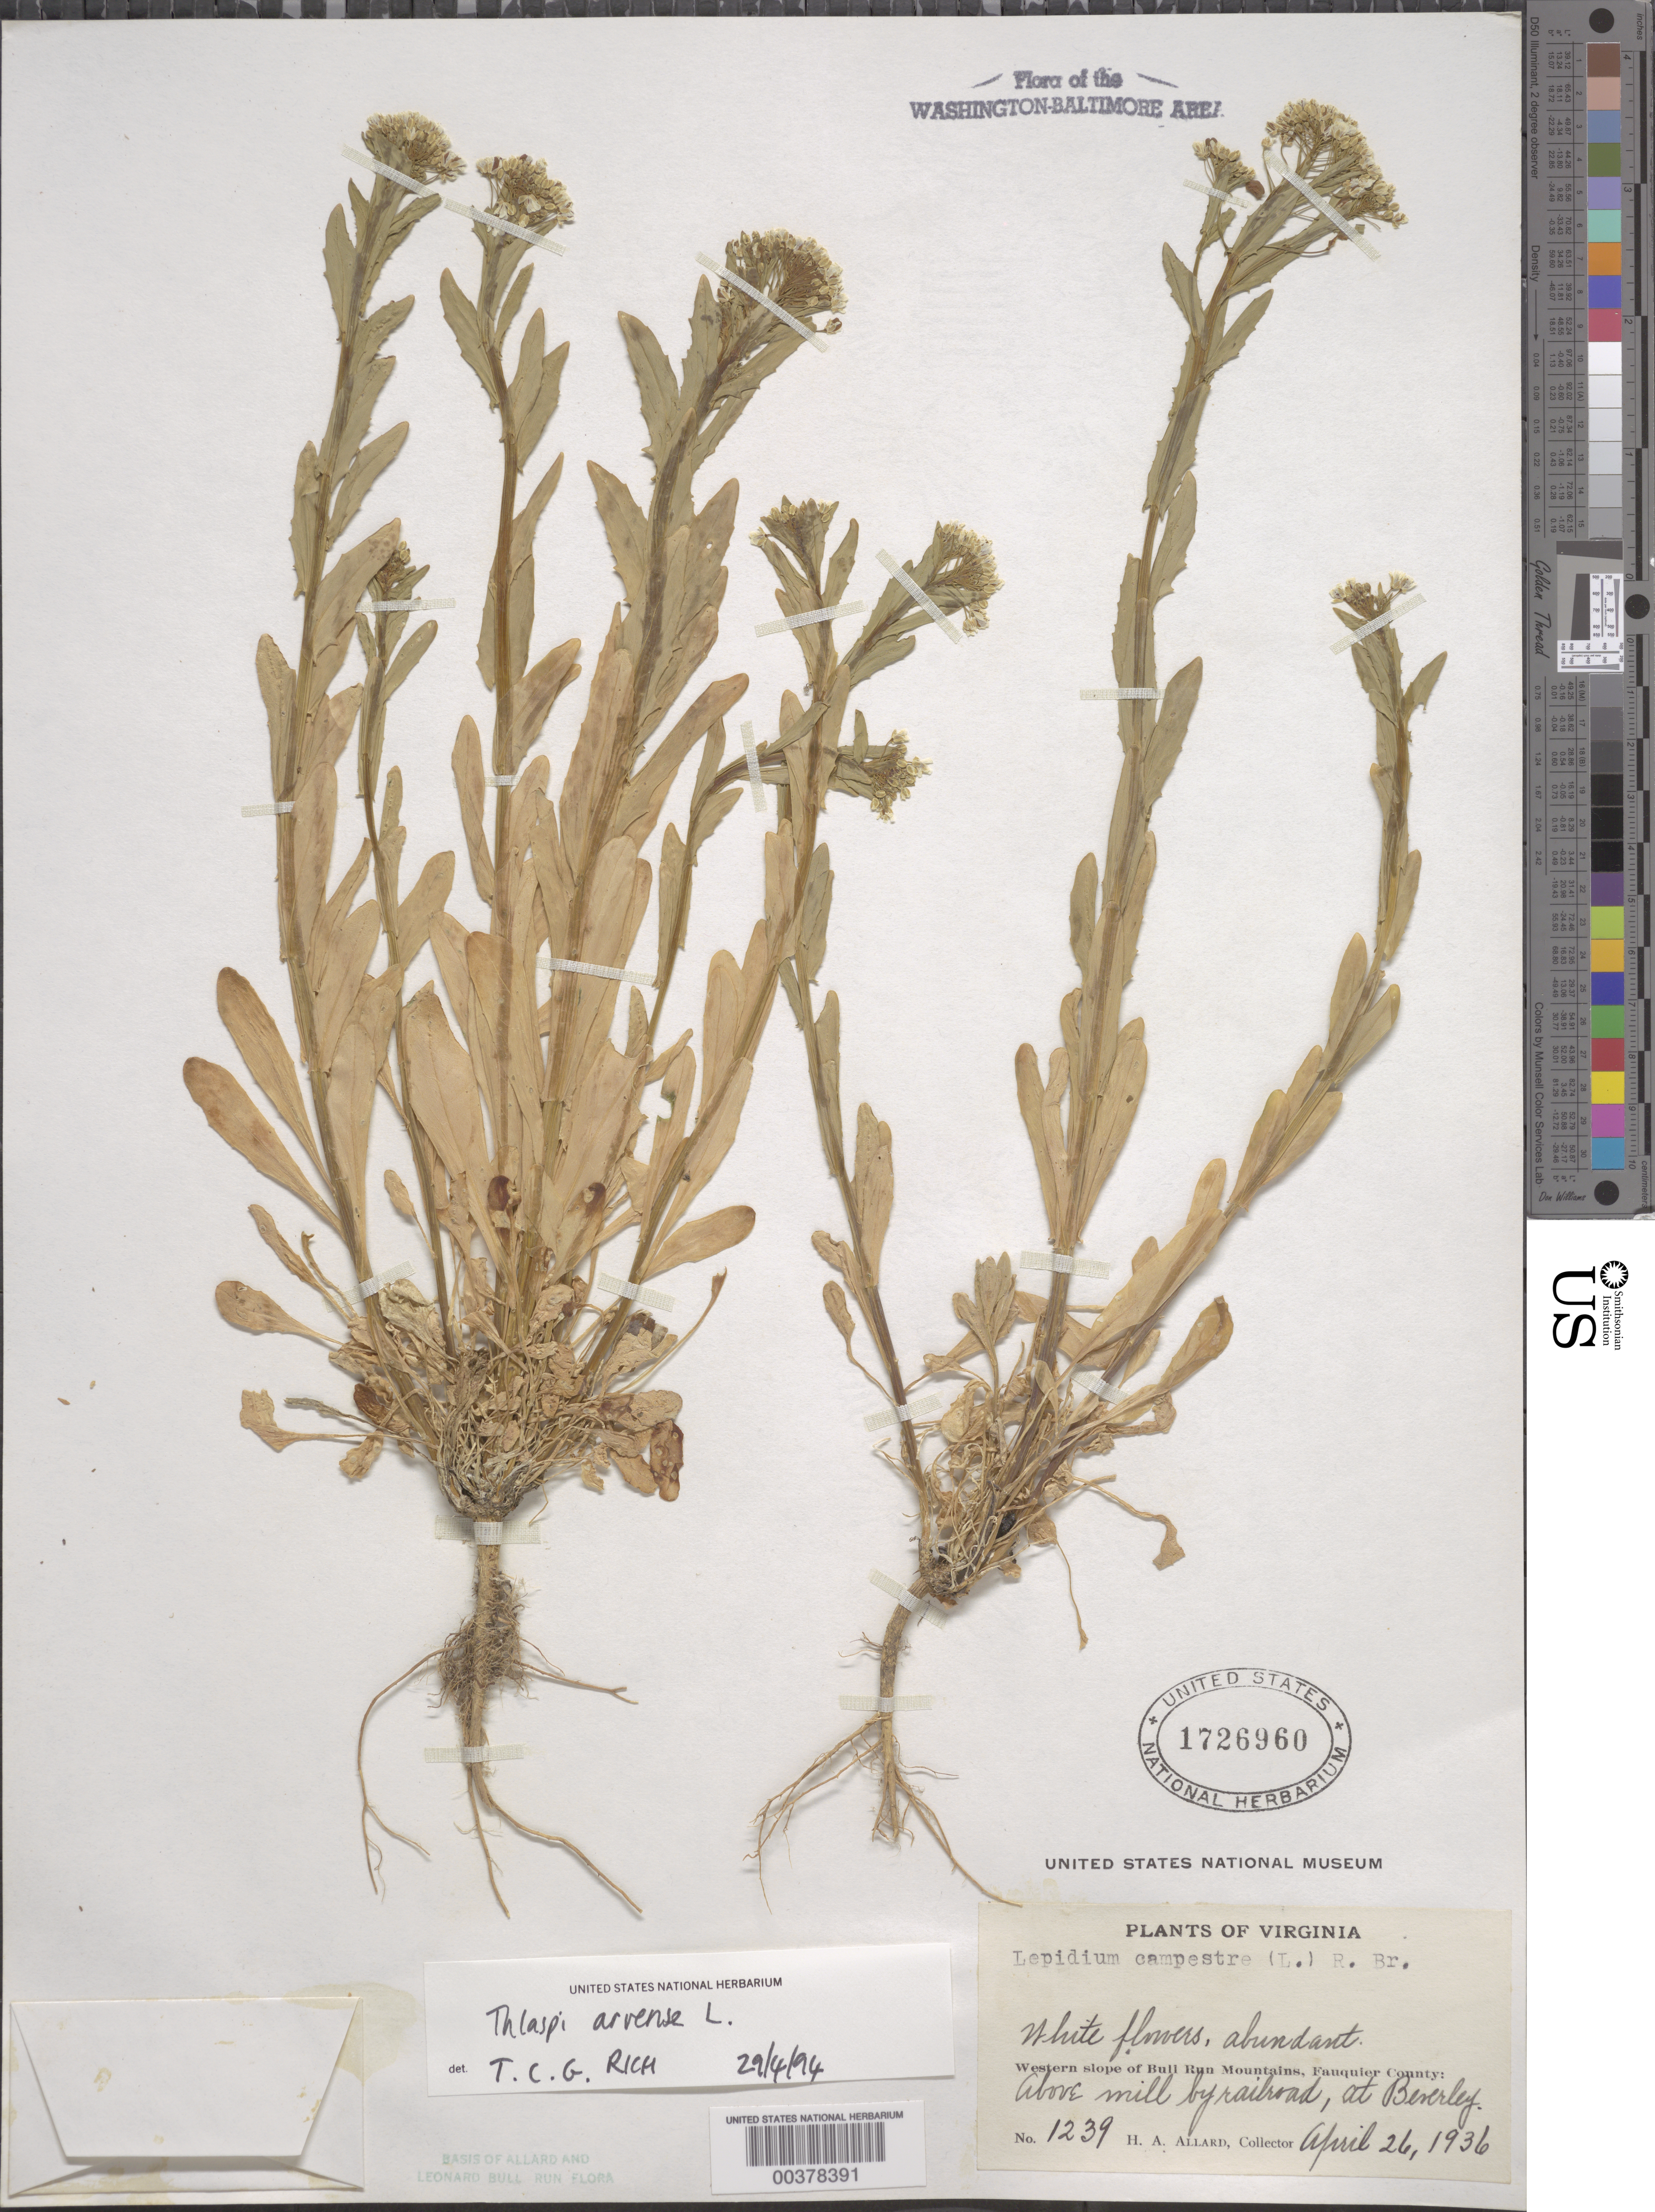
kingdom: Plantae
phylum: Tracheophyta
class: Magnoliopsida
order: Brassicales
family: Brassicaceae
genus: Thlaspi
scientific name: Thlaspi arvense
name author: L.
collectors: H. A. Allard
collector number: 1239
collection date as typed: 26 Apr 1936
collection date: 1936-04-26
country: United States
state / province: Virginia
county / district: Fauquier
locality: Beverley, Railroad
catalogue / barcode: US 1726960